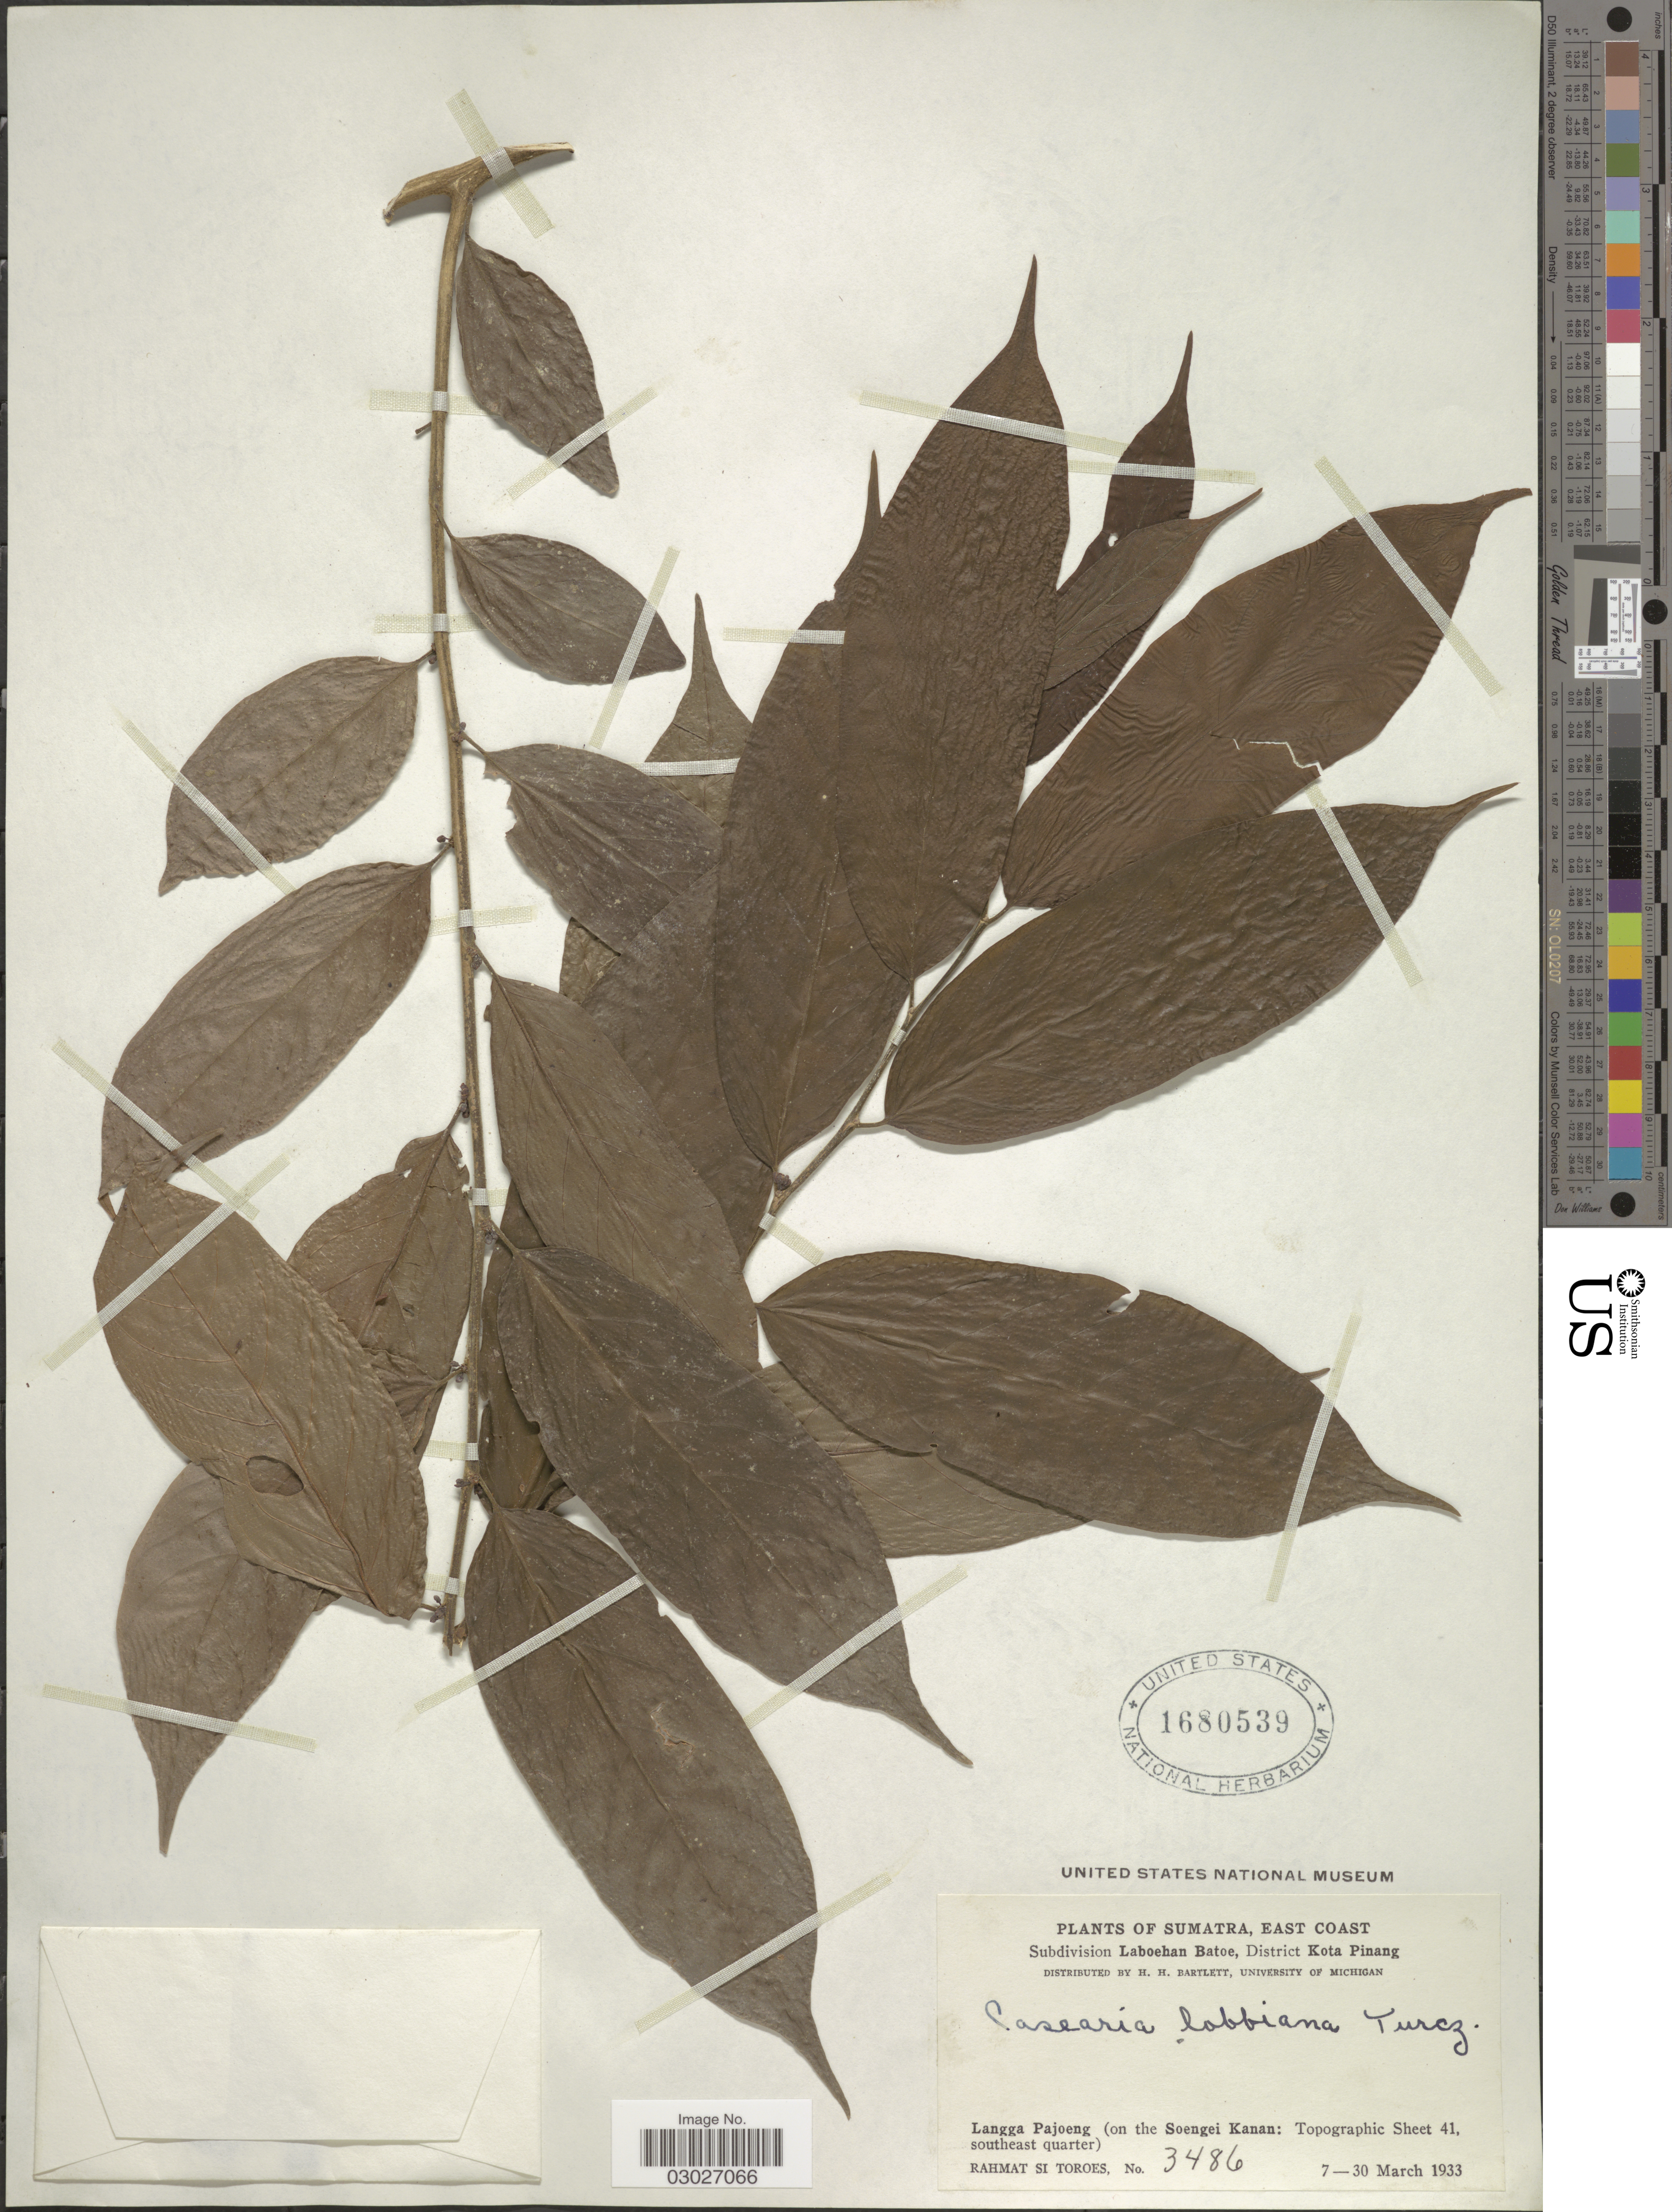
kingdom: Plantae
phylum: Tracheophyta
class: Magnoliopsida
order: Malpighiales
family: Salicaceae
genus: Casearia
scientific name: Casearia lobbiana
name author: Turcz.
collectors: Rahmat Si Boeea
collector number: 3486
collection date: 1933-03-07/1933-03-30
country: Indonesia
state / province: Sumatra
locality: East Coast. Subdivision Laboehan Batoe, District Kota Pinang. Langga Pajoeng (on the Soengei Kanan: Topographic Sheet 41, southeast quarter).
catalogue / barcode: US 1680539